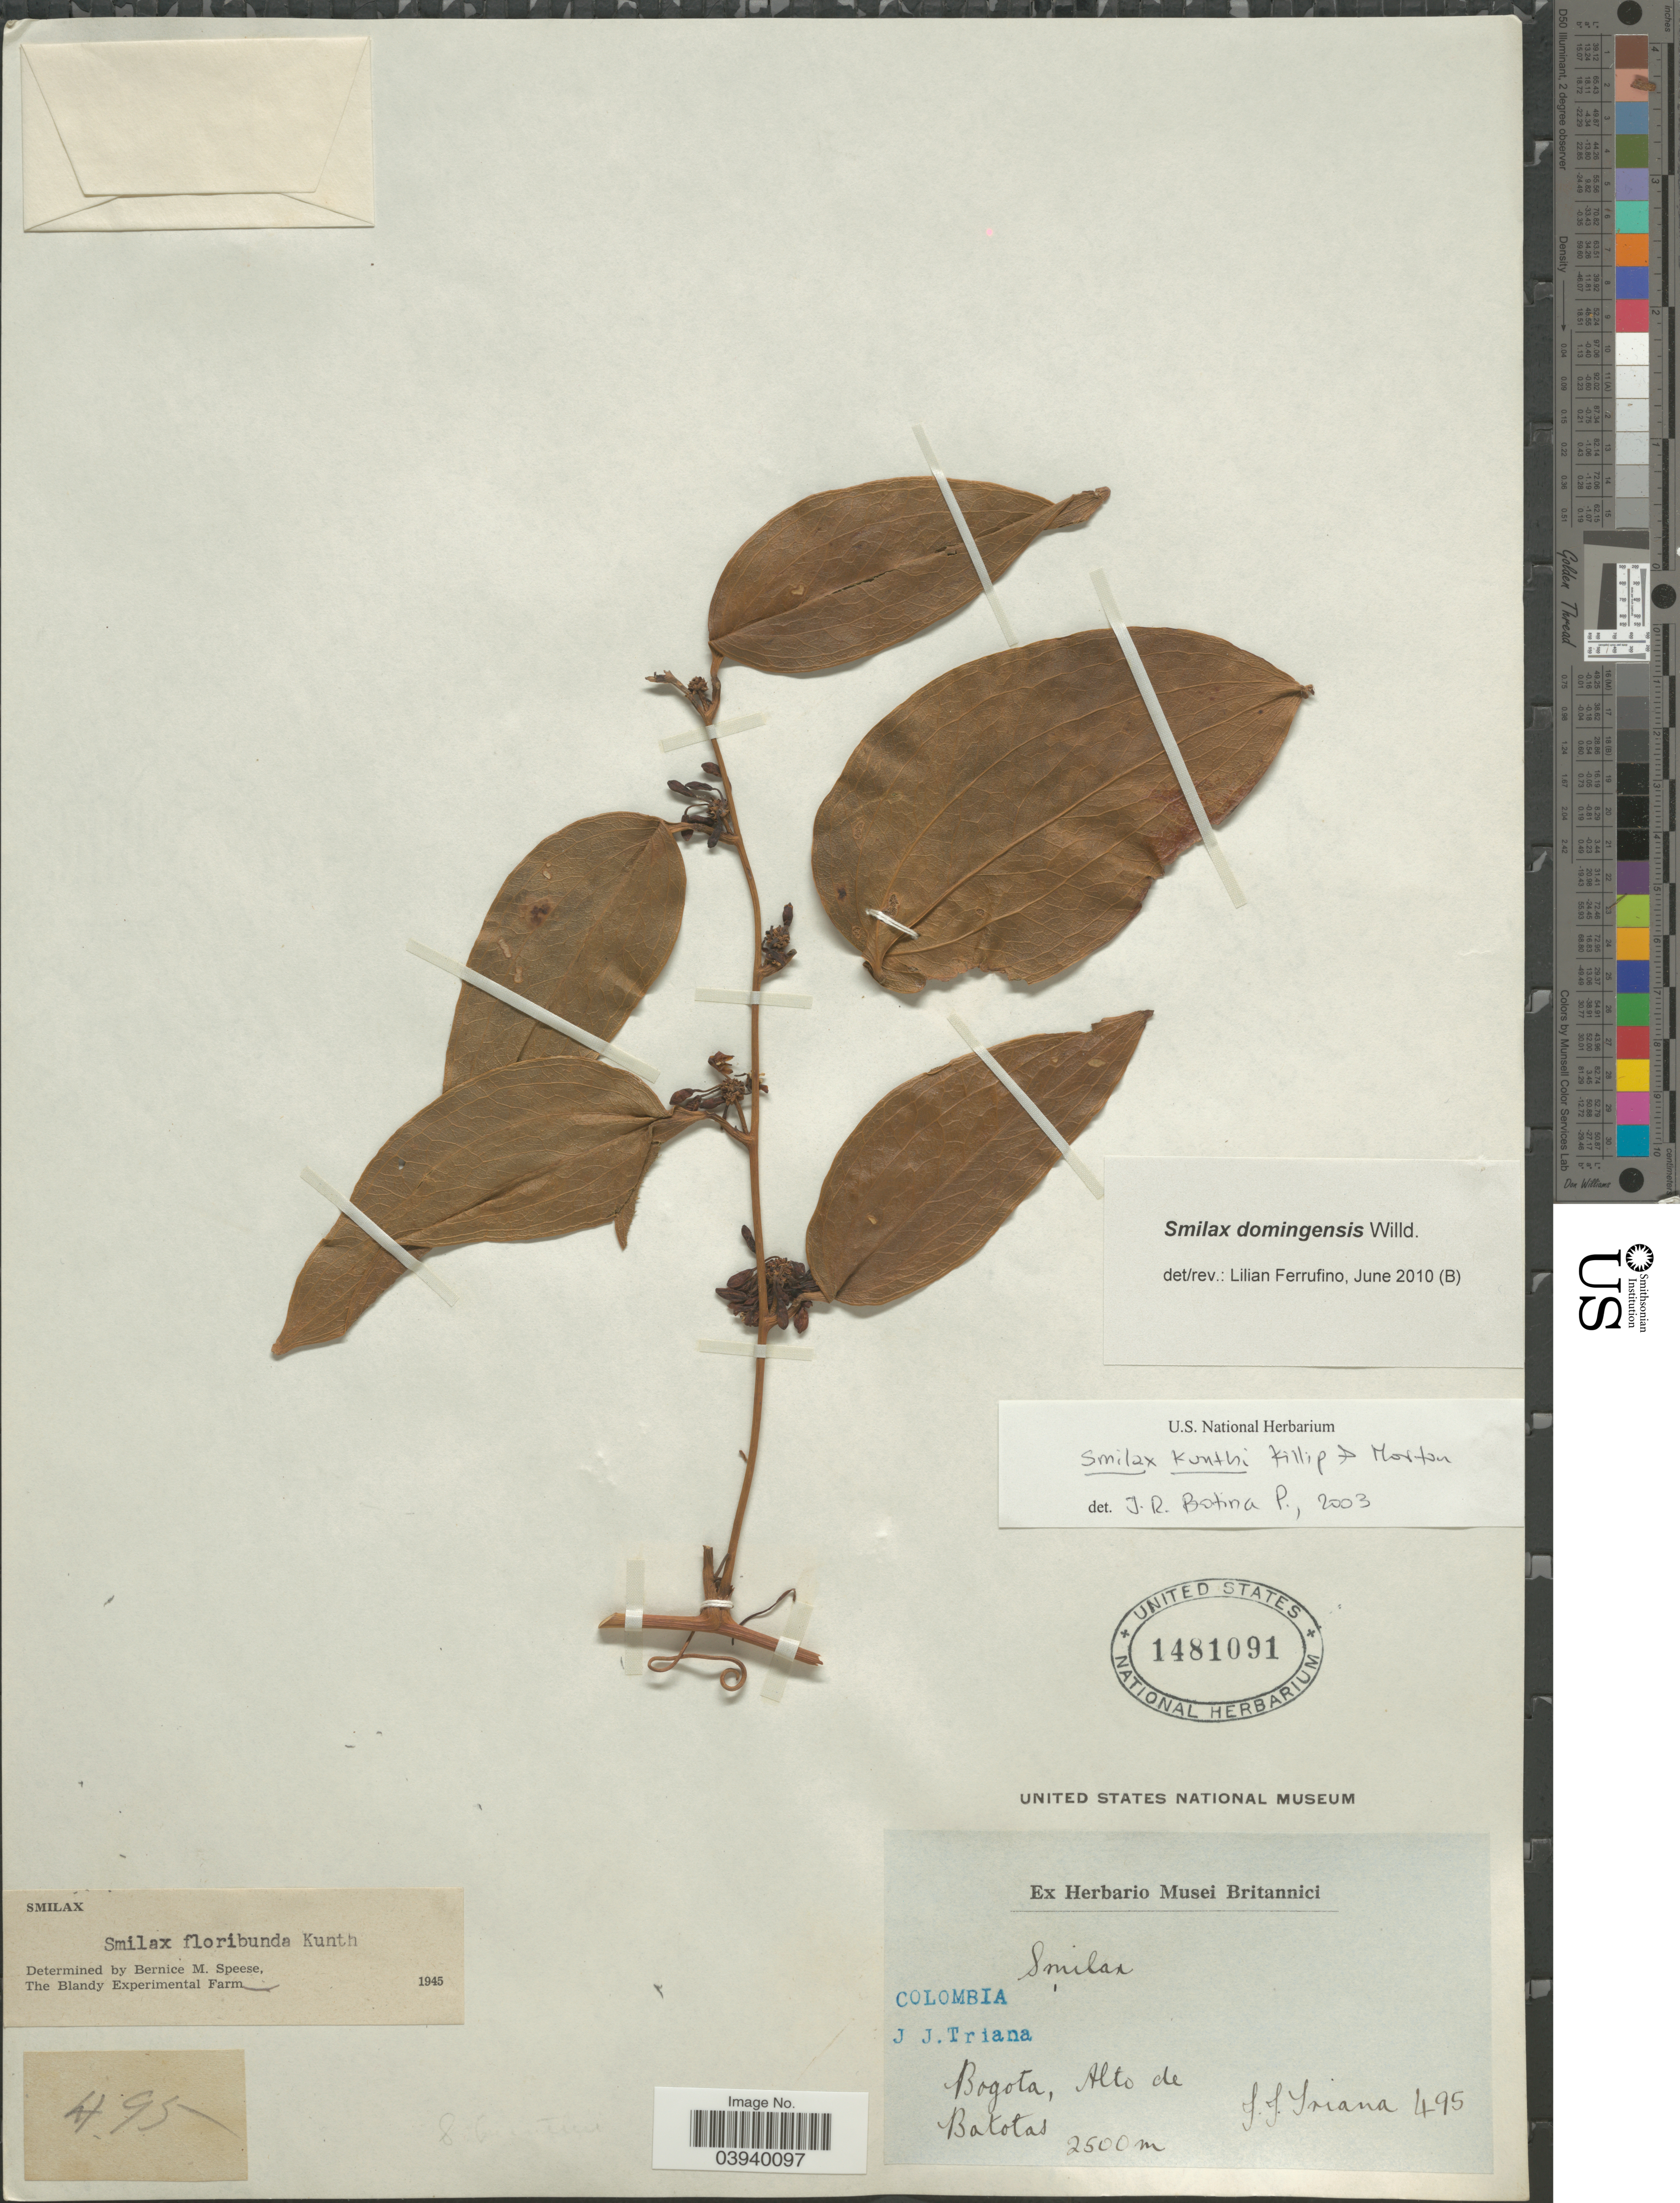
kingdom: Plantae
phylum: Tracheophyta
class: Liliopsida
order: Liliales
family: Smilacaceae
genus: Smilax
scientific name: Smilax domingensis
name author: Willd.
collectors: J. J. Triana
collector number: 495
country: Colombia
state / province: Bogota D.C.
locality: Bogota, Alto de Batotas.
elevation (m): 2500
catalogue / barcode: US 1481091